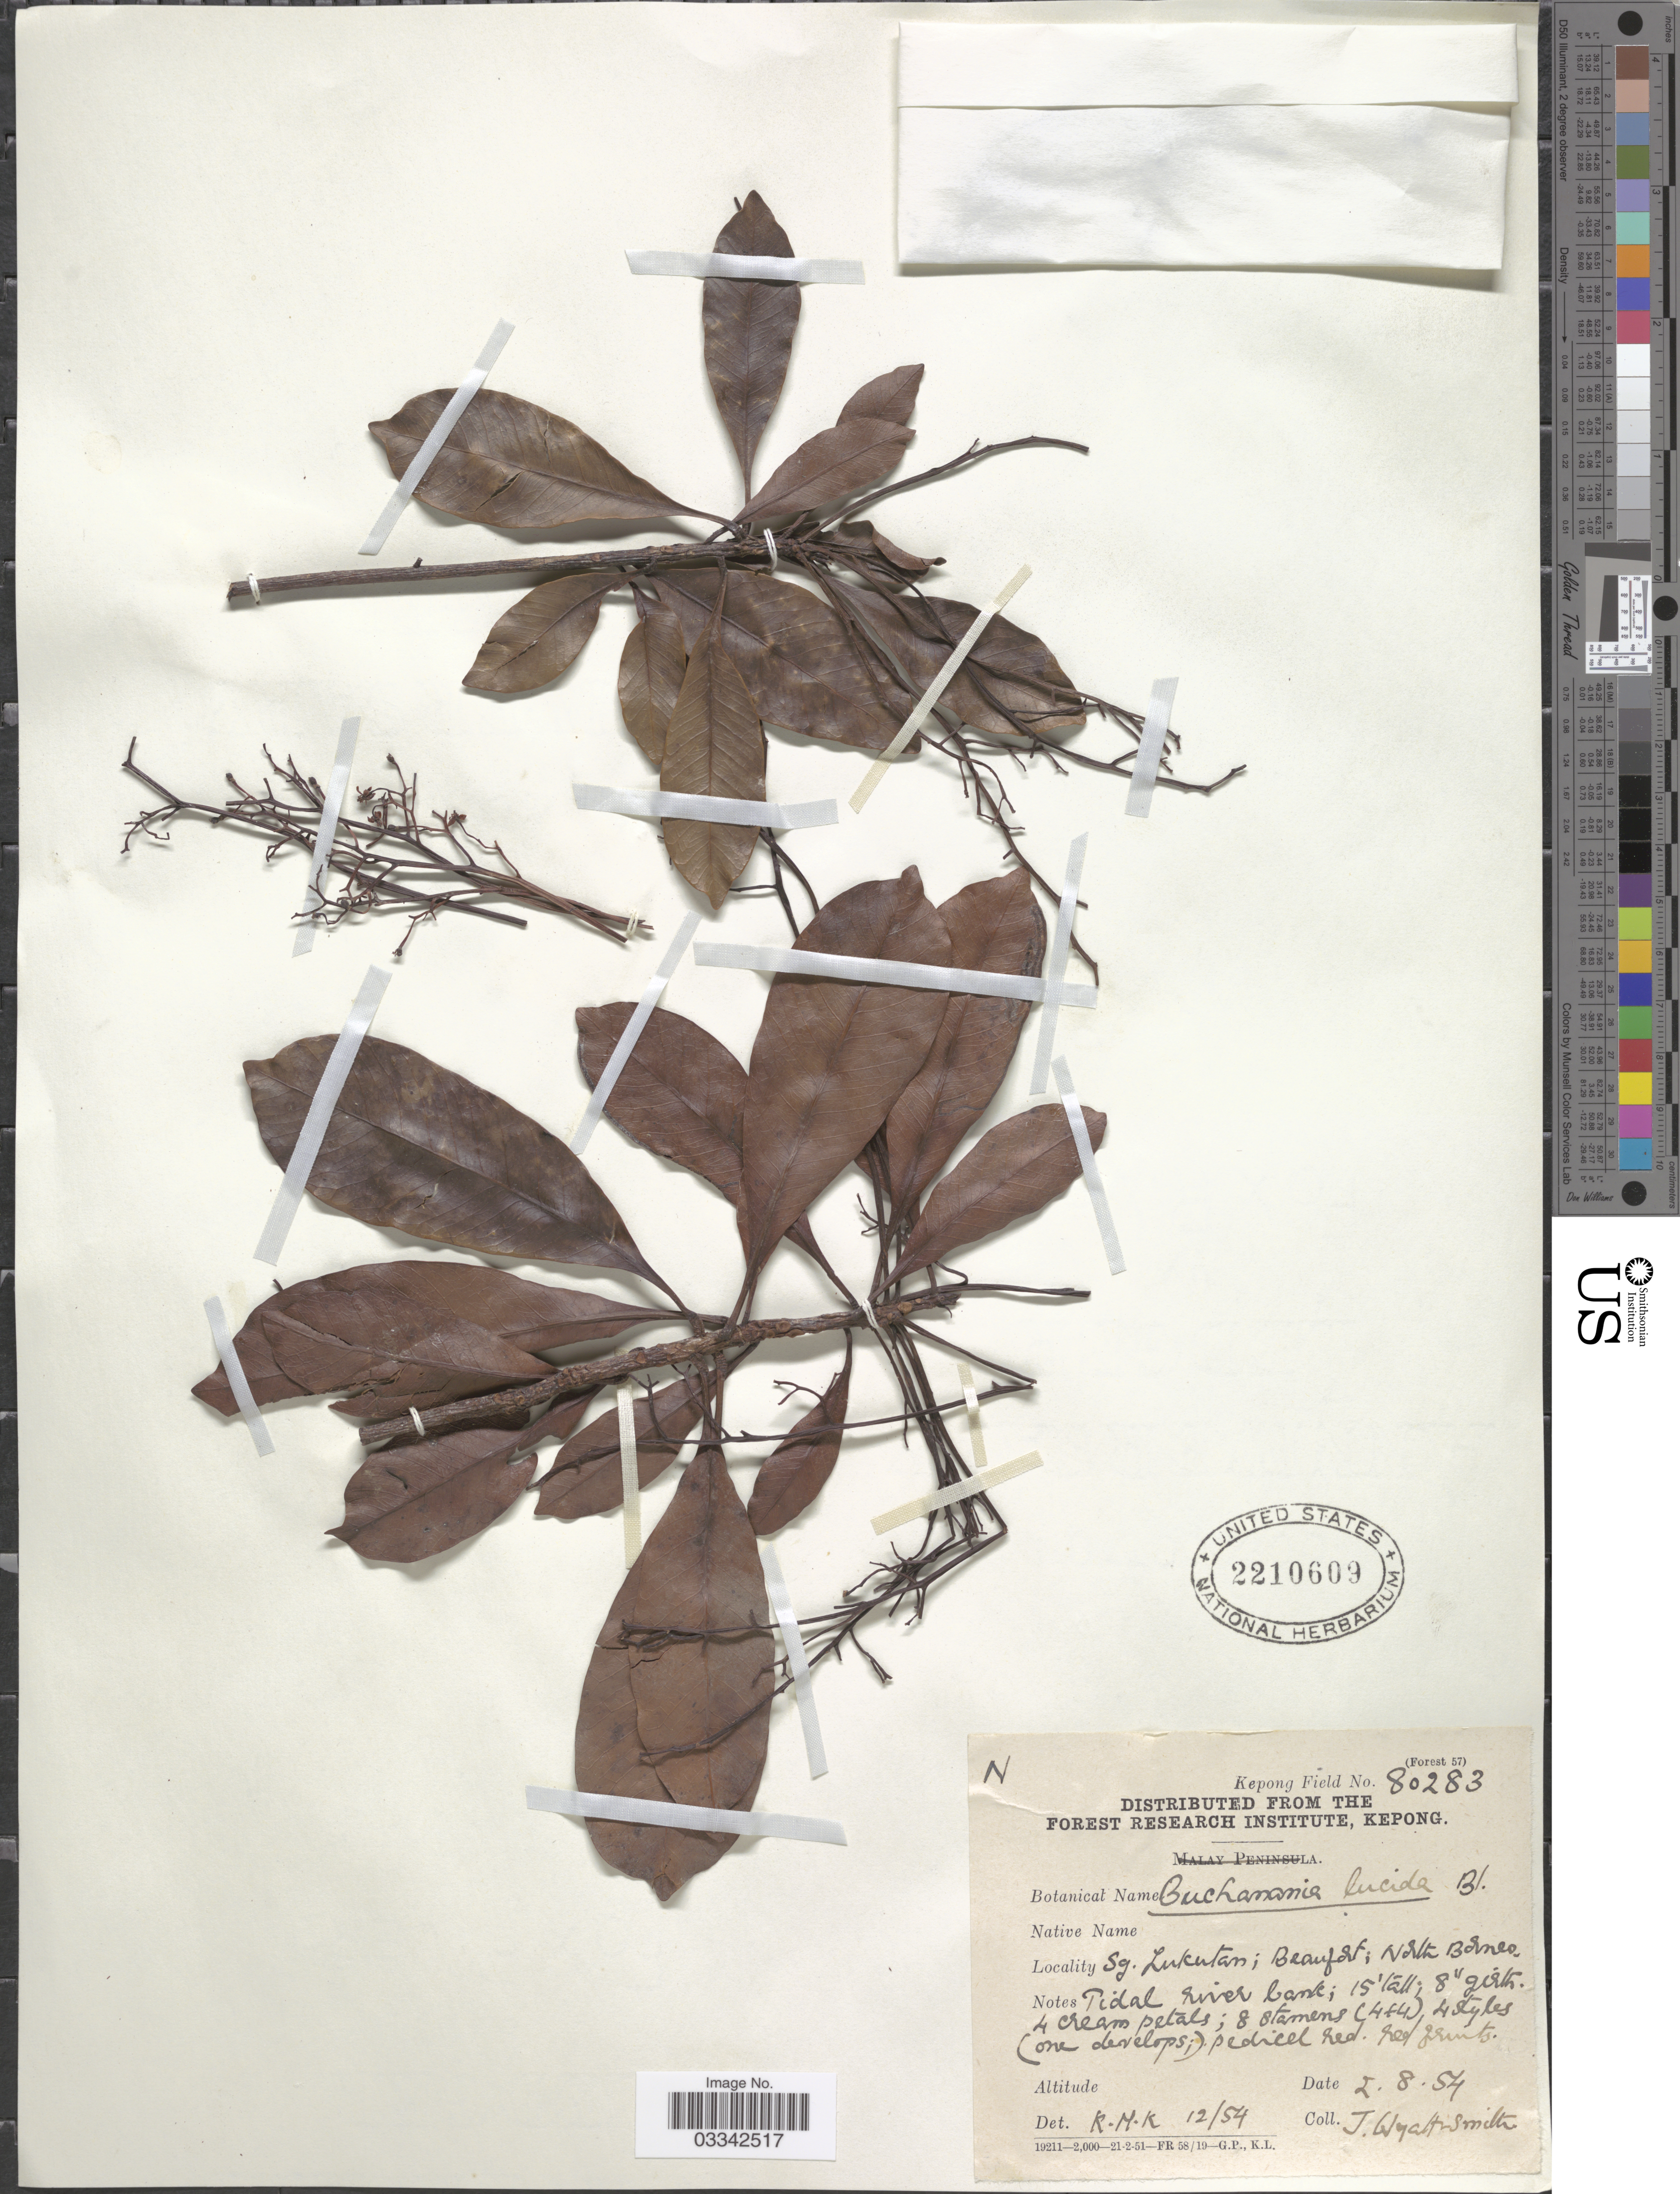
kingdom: Plantae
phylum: Tracheophyta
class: Magnoliopsida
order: Sapindales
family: Anacardiaceae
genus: Buchanania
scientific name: Buchanania lucida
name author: Blume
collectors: J. Wyatt-Smith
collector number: Kepong Field 80283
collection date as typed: Transcribed d/m/y: 2/8/54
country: Malaysia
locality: Sg. Lukutan; Beaufort; North Borneo.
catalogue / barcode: US 2210609